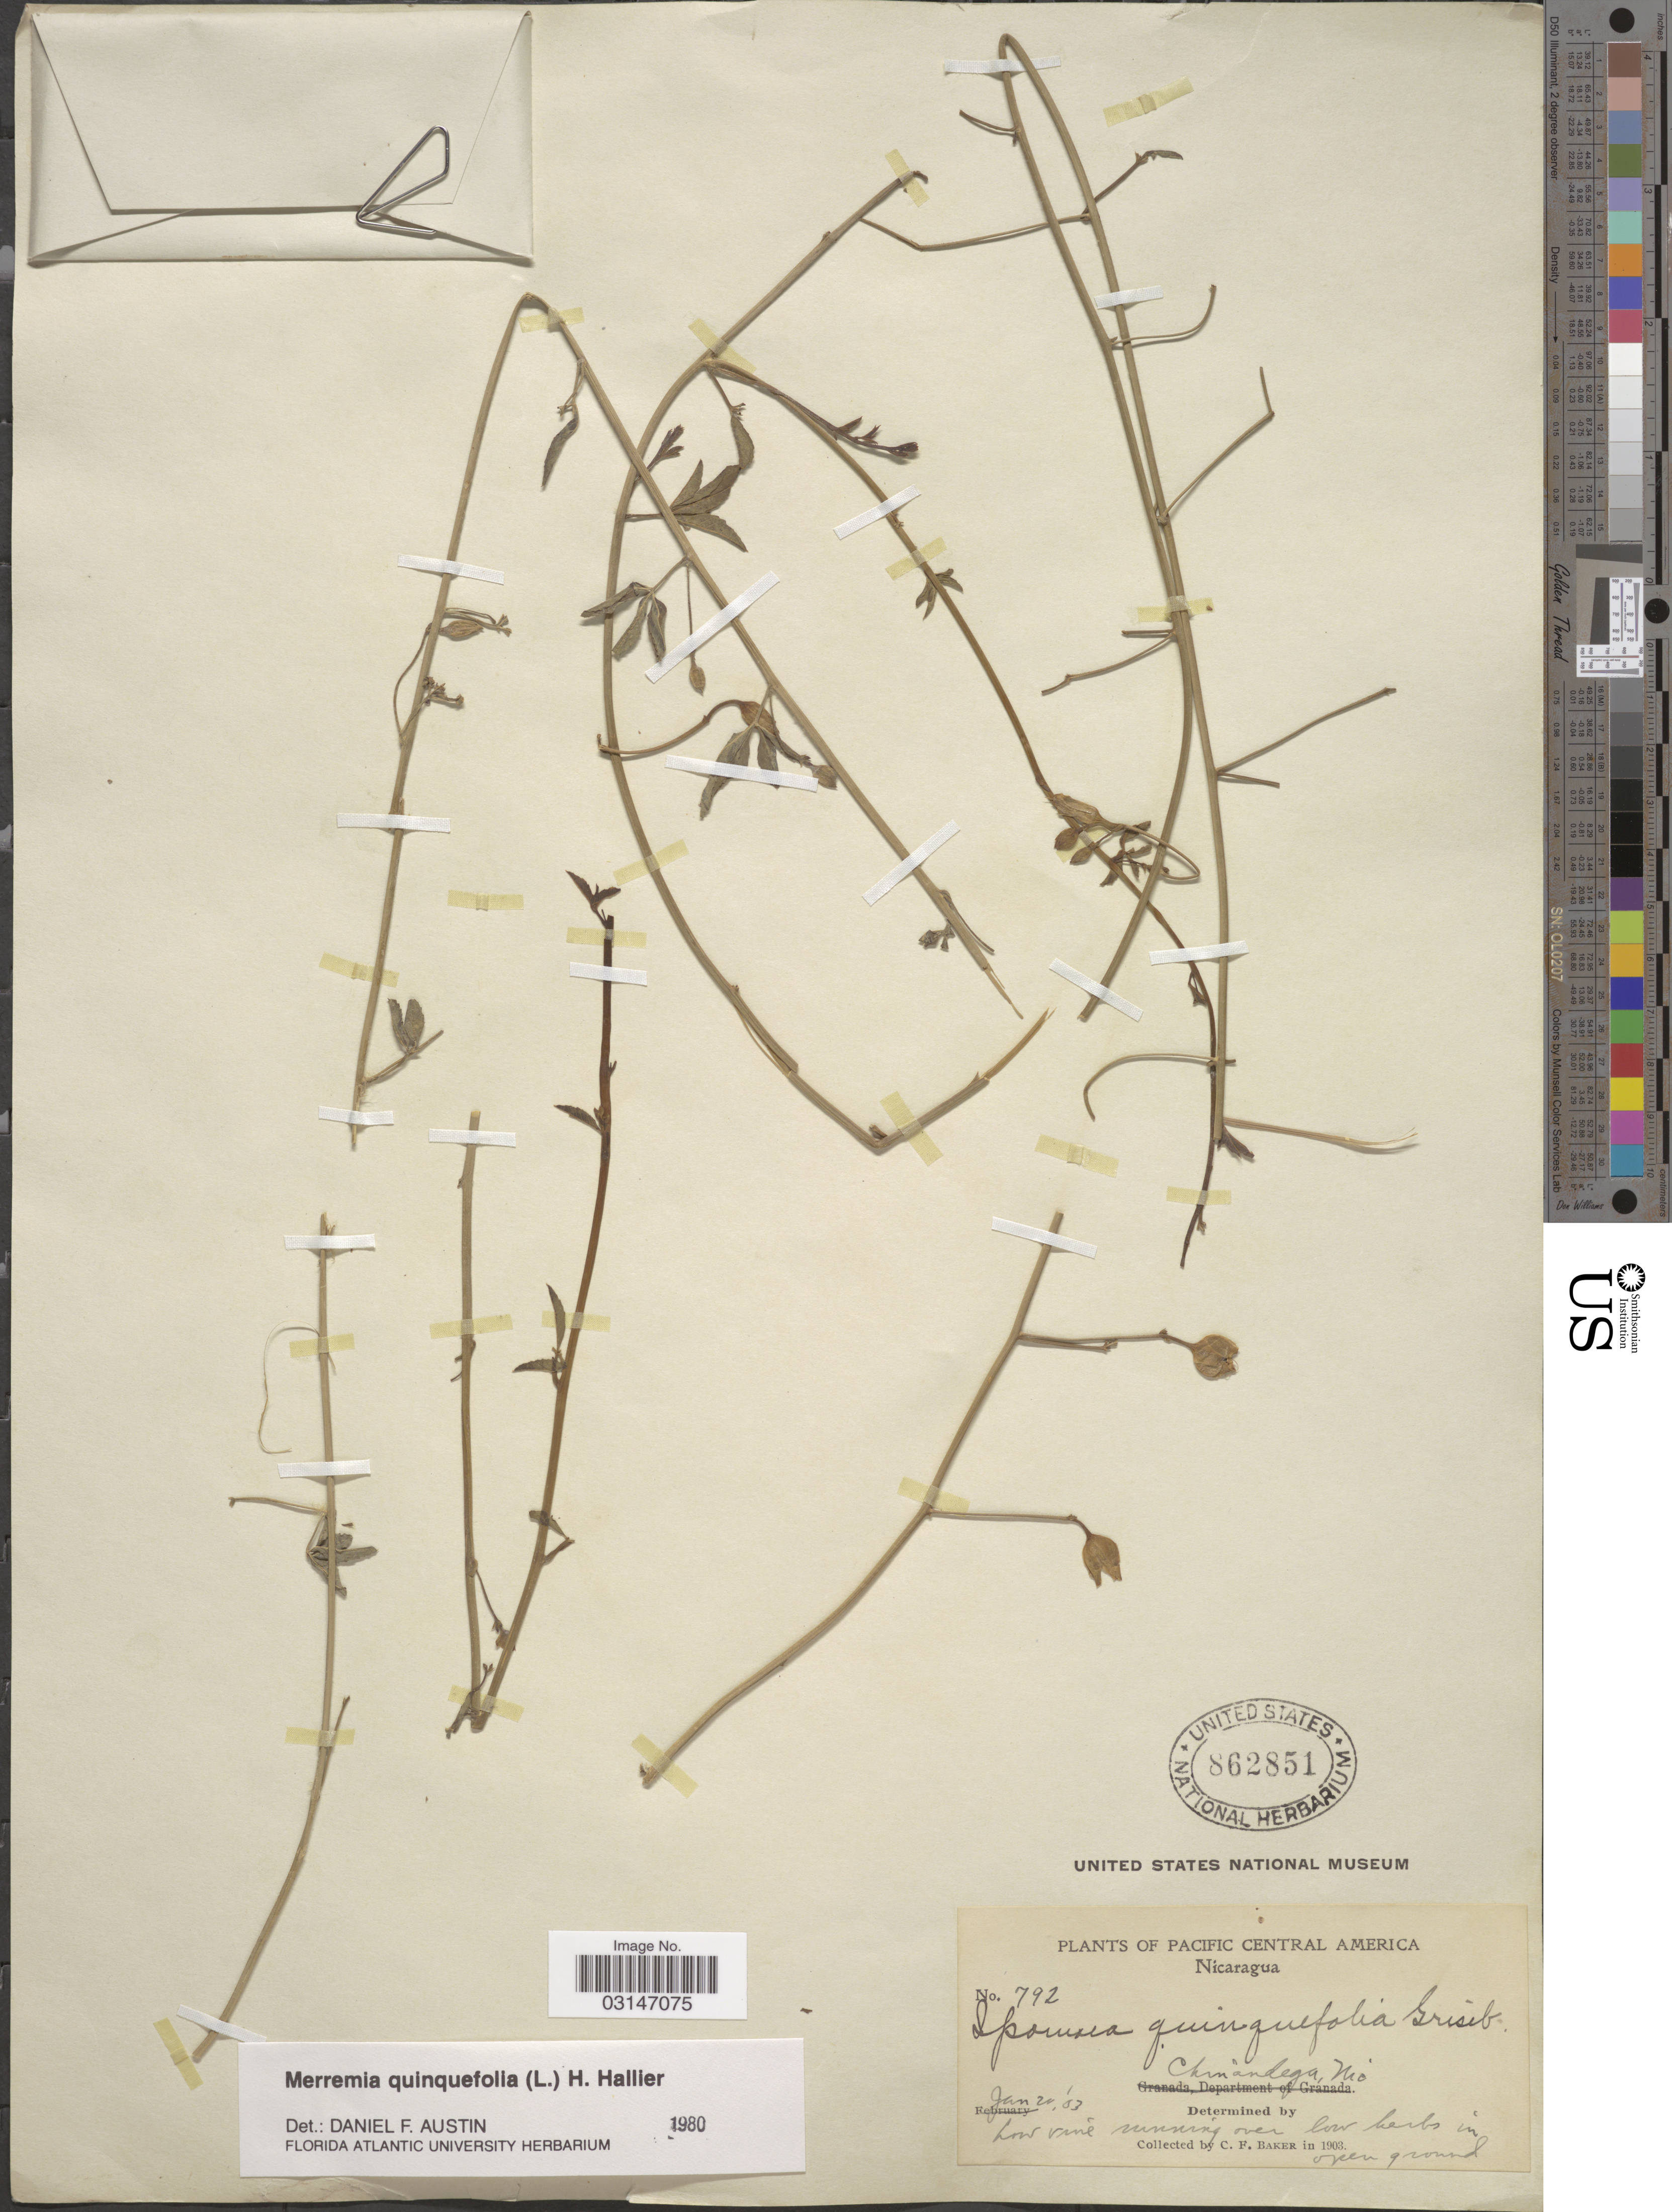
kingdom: Plantae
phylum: Tracheophyta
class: Magnoliopsida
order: Solanales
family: Convolvulaceae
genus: Distimake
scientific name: Distimake quinquefolius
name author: (L.) A. R. Simões & Staples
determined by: Strong, Mark T., (BOT), Smithsonian Institution - National Museum of Natural History (UNITED STATES)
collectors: C. F. Baker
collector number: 792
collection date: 1903-01-20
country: Nicaragua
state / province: Chinandega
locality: Pacific Central America, Chinandega, Nic.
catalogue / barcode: US 862851